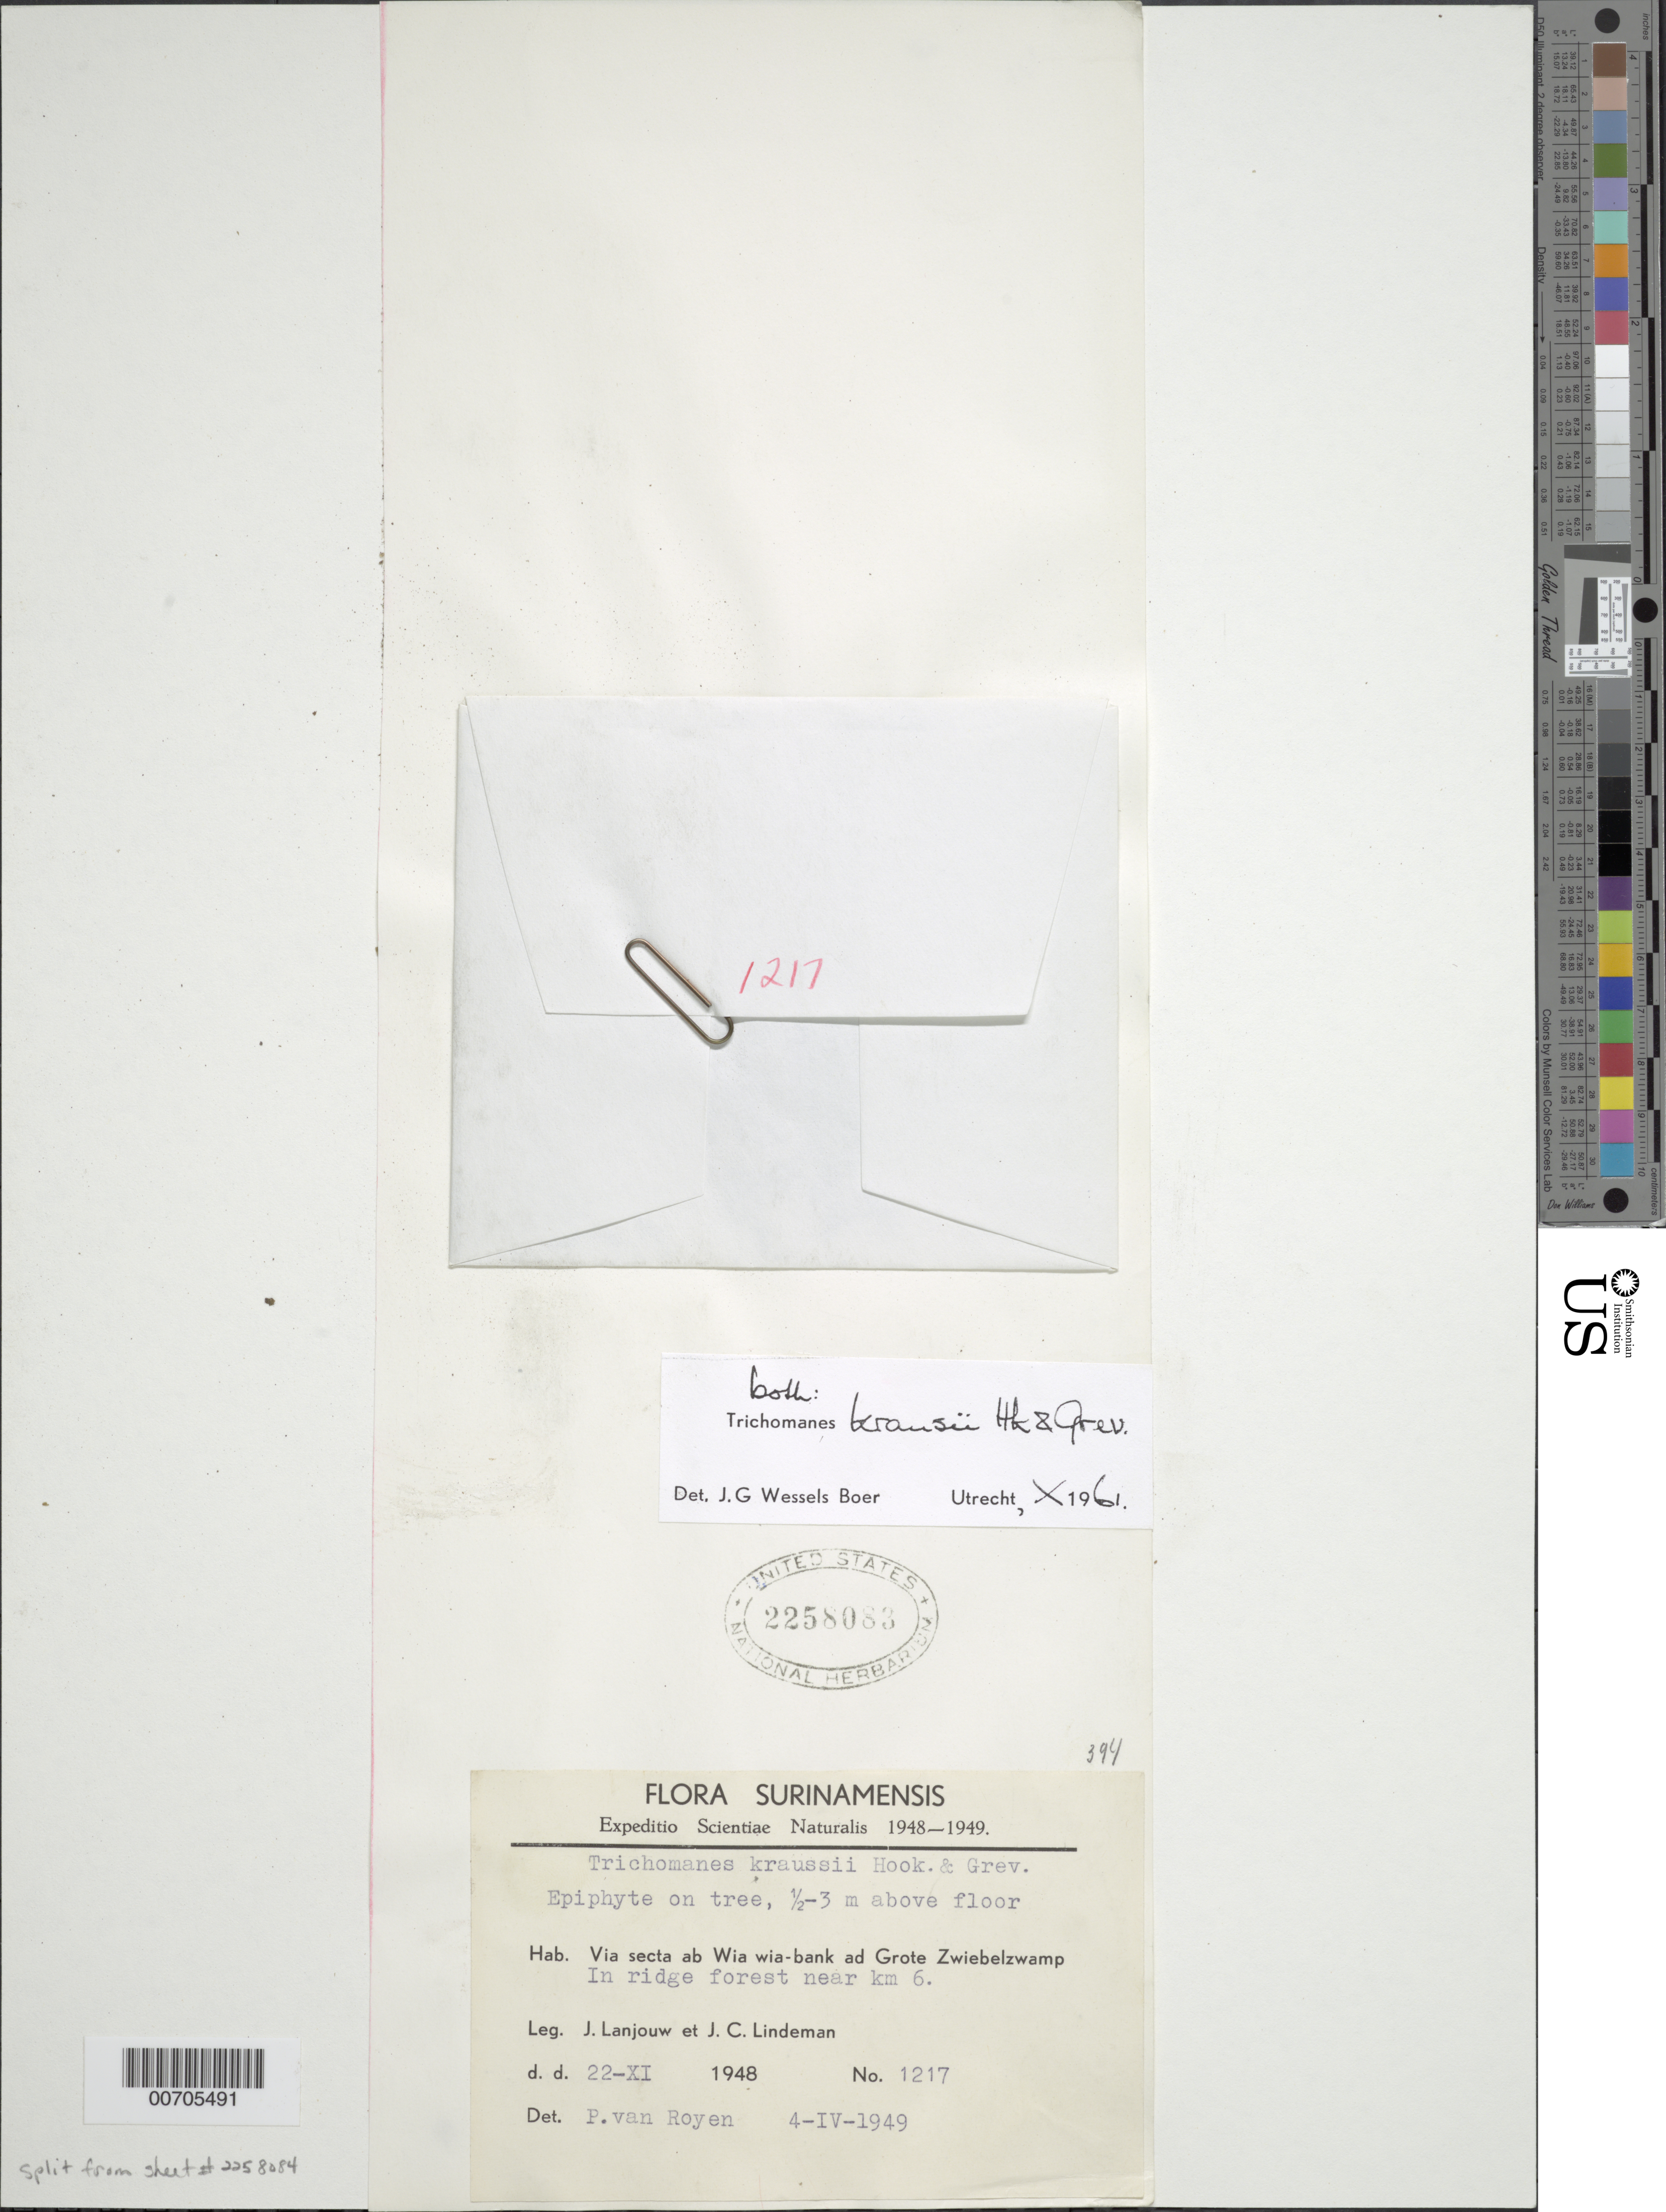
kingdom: Plantae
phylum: Tracheophyta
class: Polypodiopsida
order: Hymenophyllales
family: Hymenophyllaceae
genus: Didymoglossum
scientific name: Didymoglossum kraussii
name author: (Hook. & Grev.) C. Presl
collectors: J. Lanjouw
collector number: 48 1217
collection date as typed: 22-Nov-48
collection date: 1948-11-22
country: Suriname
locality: Wia Wia Bank ad Grote Zwiebelzwamp, near km 6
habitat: Ridge forest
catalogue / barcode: US 2258083